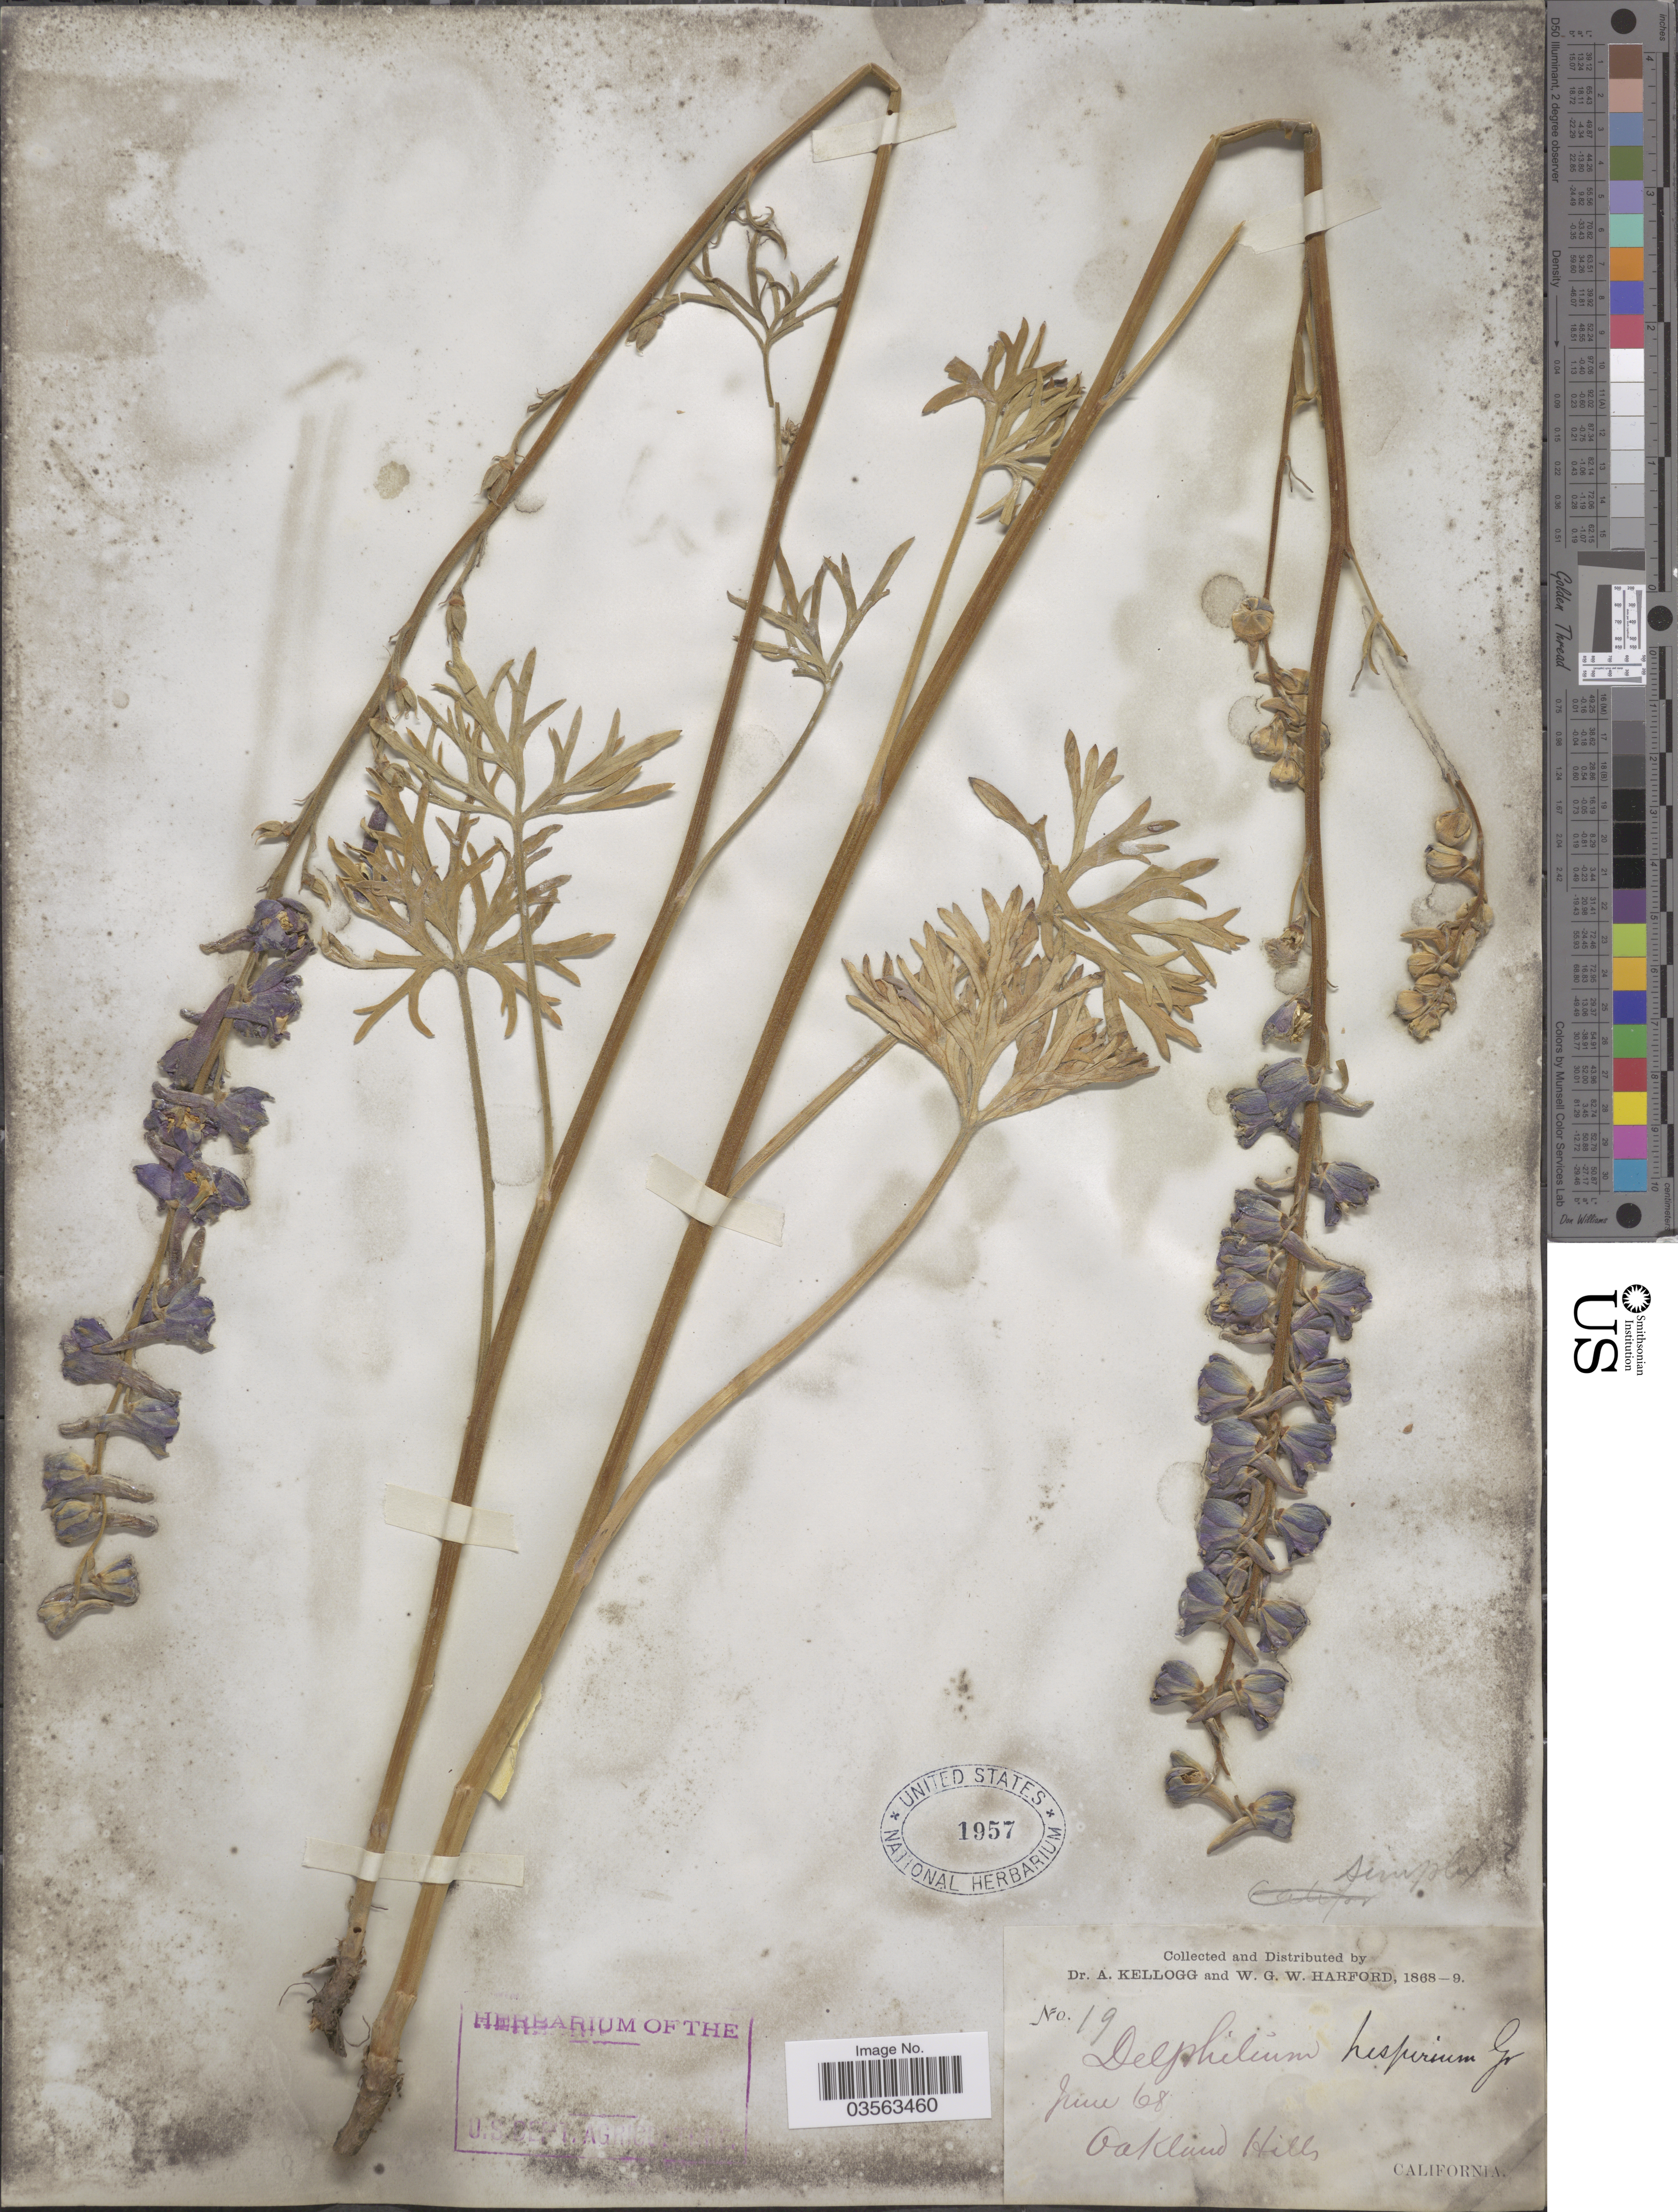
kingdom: Plantae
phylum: Tracheophyta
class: Magnoliopsida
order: Ranunculales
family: Ranunculaceae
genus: Delphinium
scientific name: Delphinium hesperium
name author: A. Gray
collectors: A. Kellogg & W. G. W. Harford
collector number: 19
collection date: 1868-06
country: United States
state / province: California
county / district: Alameda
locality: Oakland Hills.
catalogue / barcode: US 1957